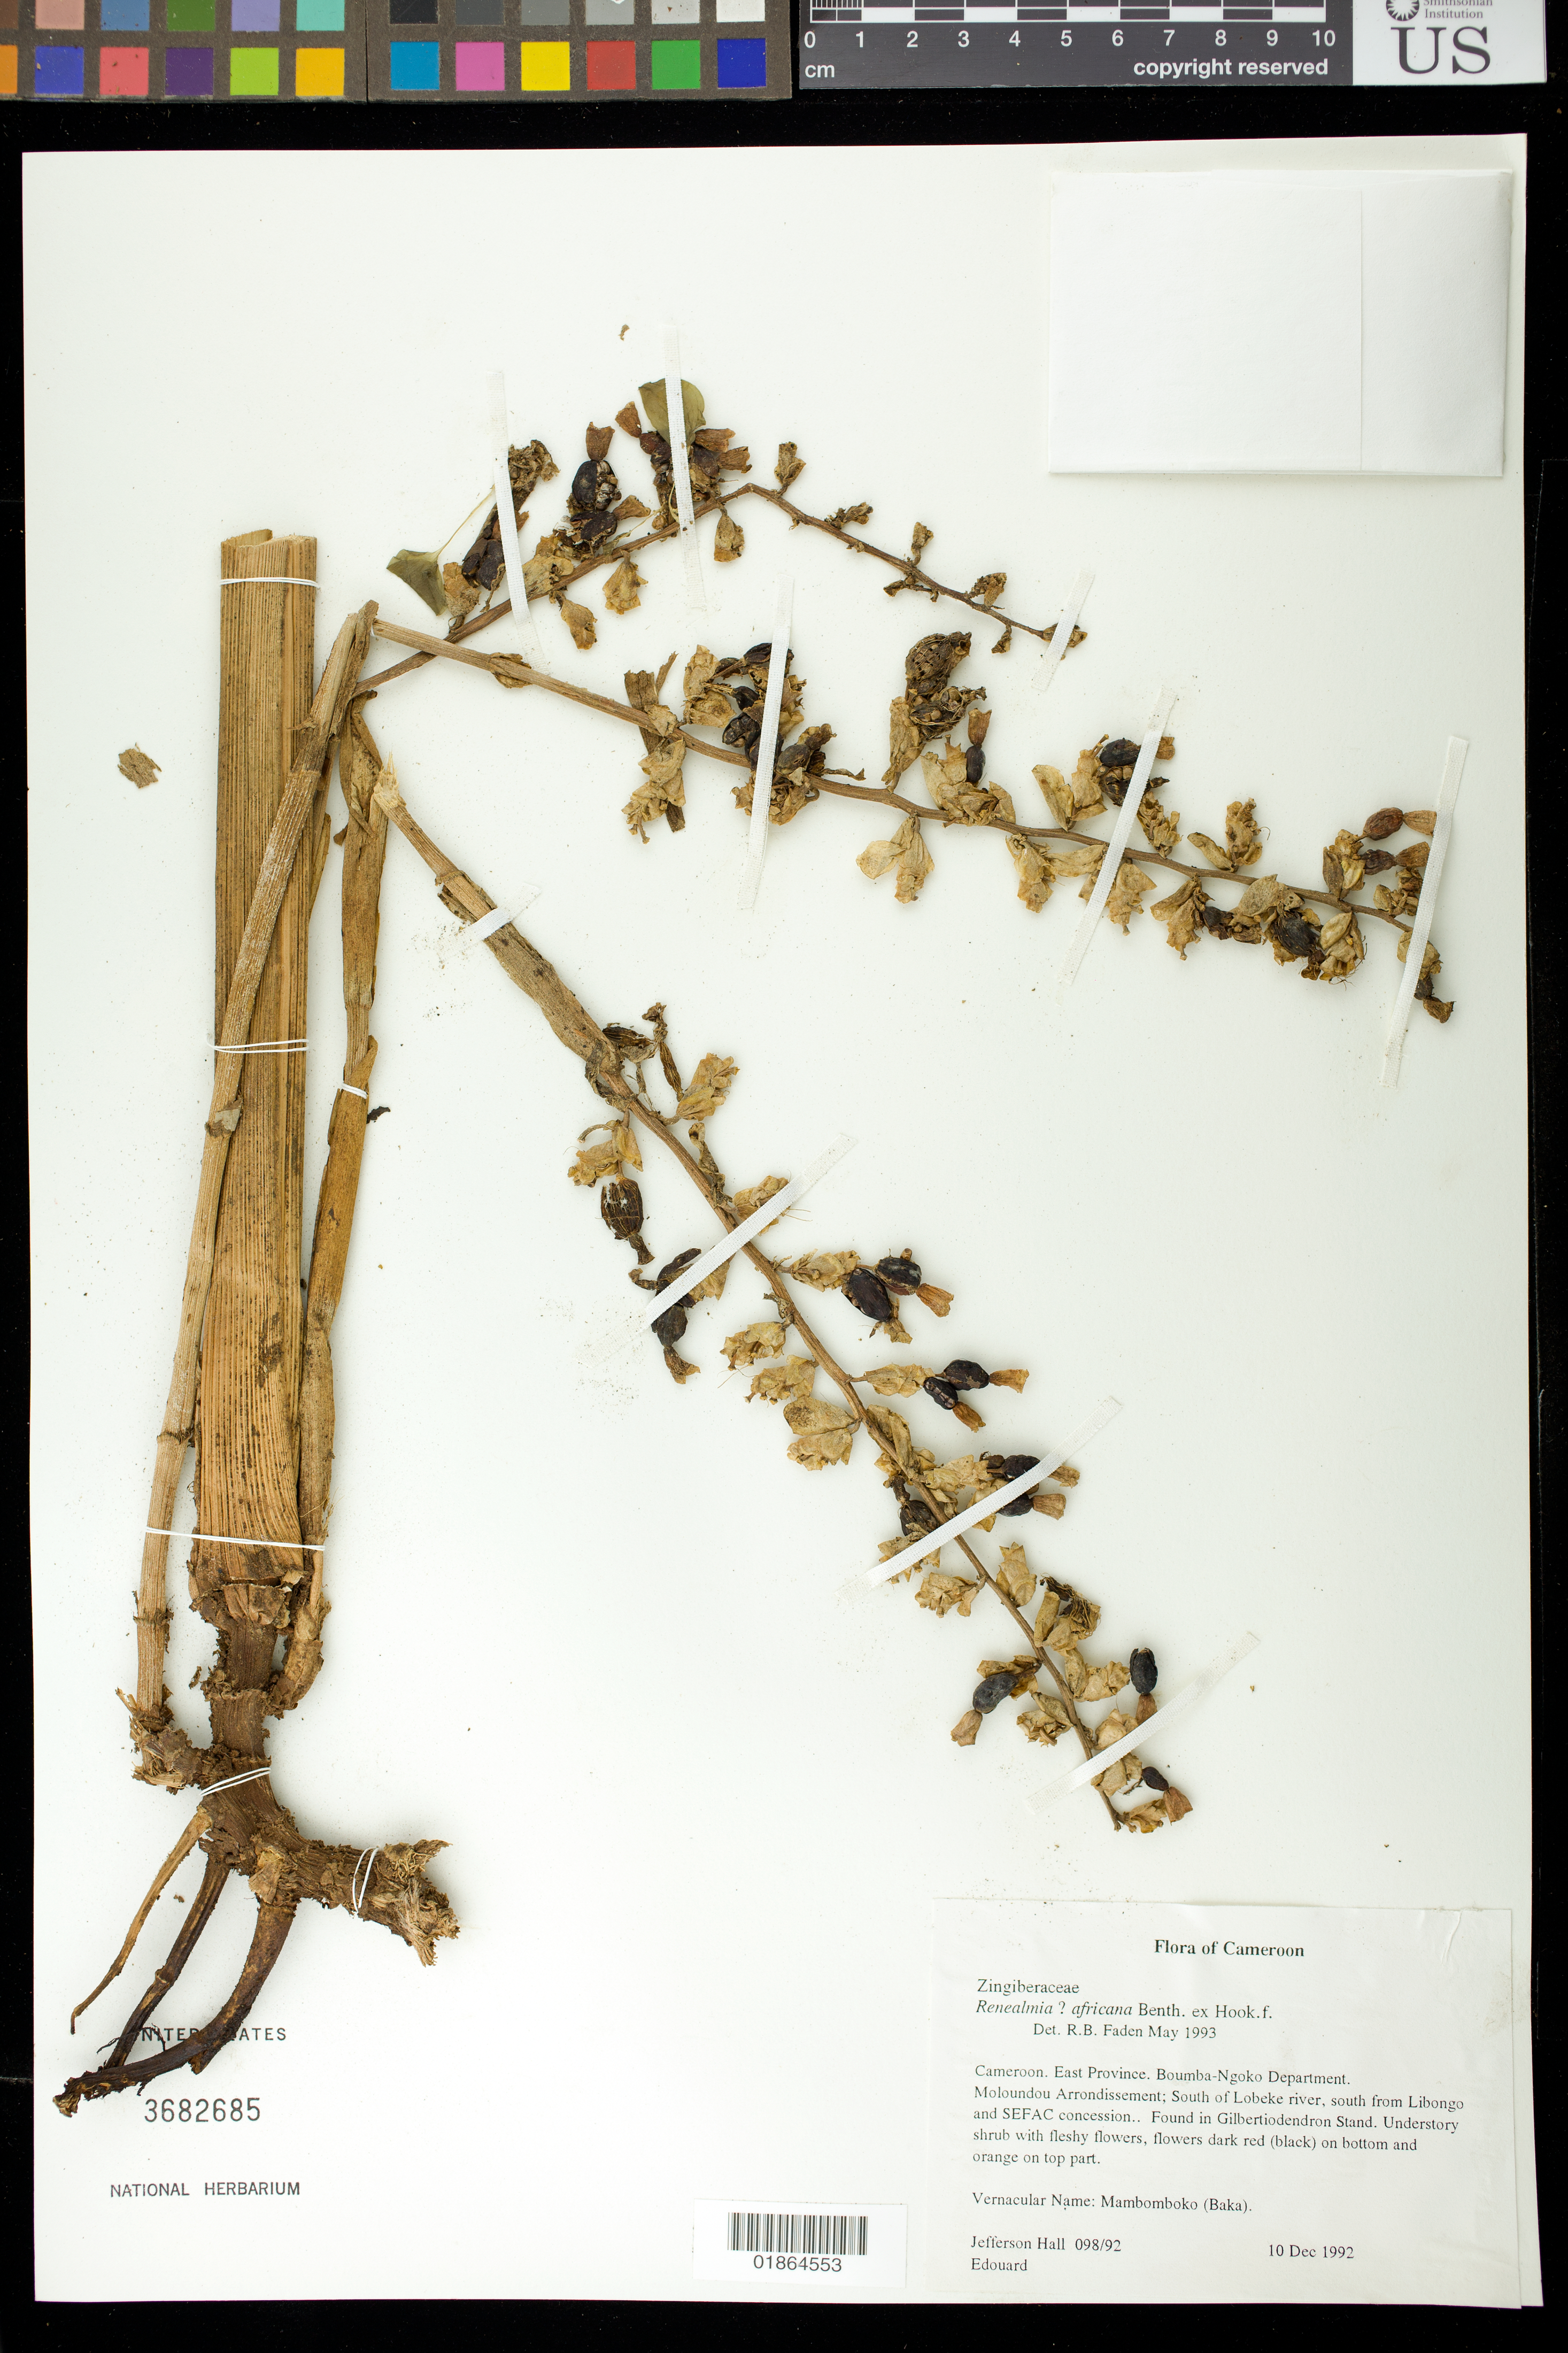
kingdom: Plantae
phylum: Tracheophyta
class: Liliopsida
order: Zingiberales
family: Zingiberaceae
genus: Renealmia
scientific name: Renealmia africana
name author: Benth.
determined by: Faden, Robert B., (US), Smithsonian Institution - National Museum of Natural History (UNITED STATES)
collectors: J. Hall & -. Edouard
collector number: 098/92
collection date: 1992-12-10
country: Cameroon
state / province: Est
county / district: Boumba-ngoko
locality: Moloundou Arrondissement; old SFIS logging concession.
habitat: Found in Gilbertiodendron Stand.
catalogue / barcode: US 3682685